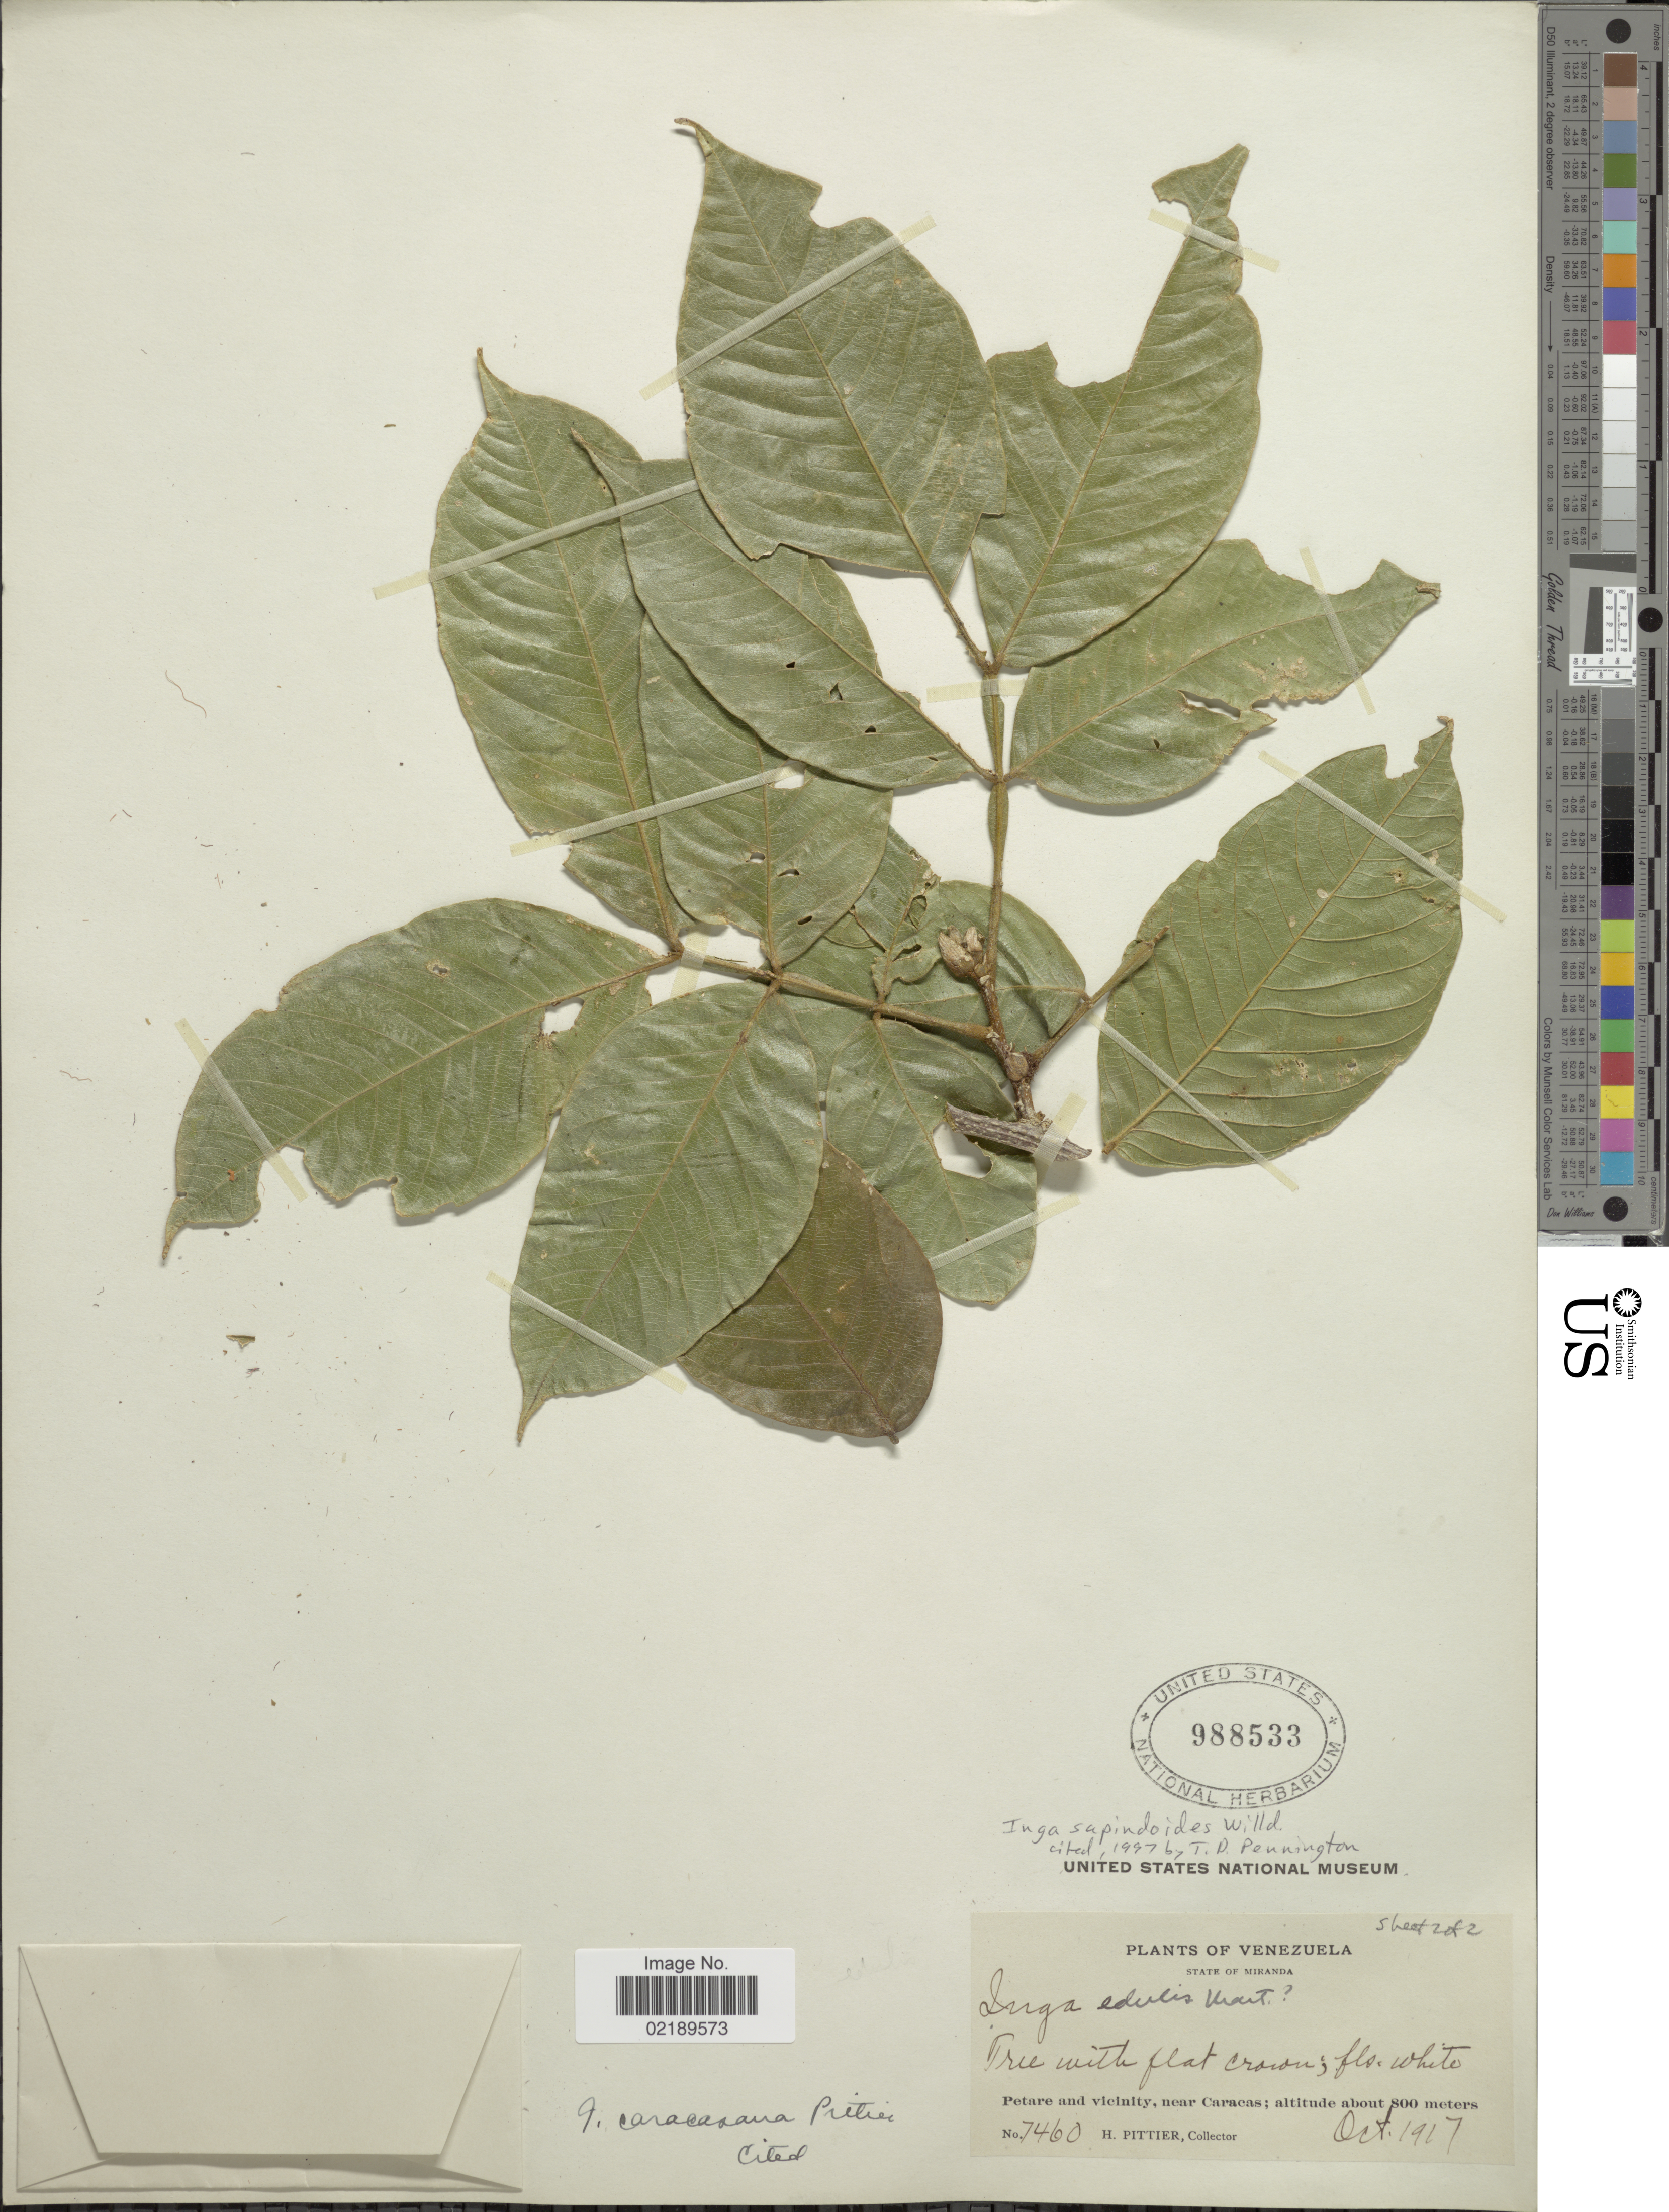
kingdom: Plantae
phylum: Tracheophyta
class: Magnoliopsida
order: Fabales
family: Fabaceae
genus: Inga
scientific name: Inga sapindoides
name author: Willd.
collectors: H. F. Pittier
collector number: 7460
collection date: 1917-10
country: Venezuela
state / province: Miranda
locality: Petare and vicinity, near Caracas.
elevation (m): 800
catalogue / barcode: US 988533